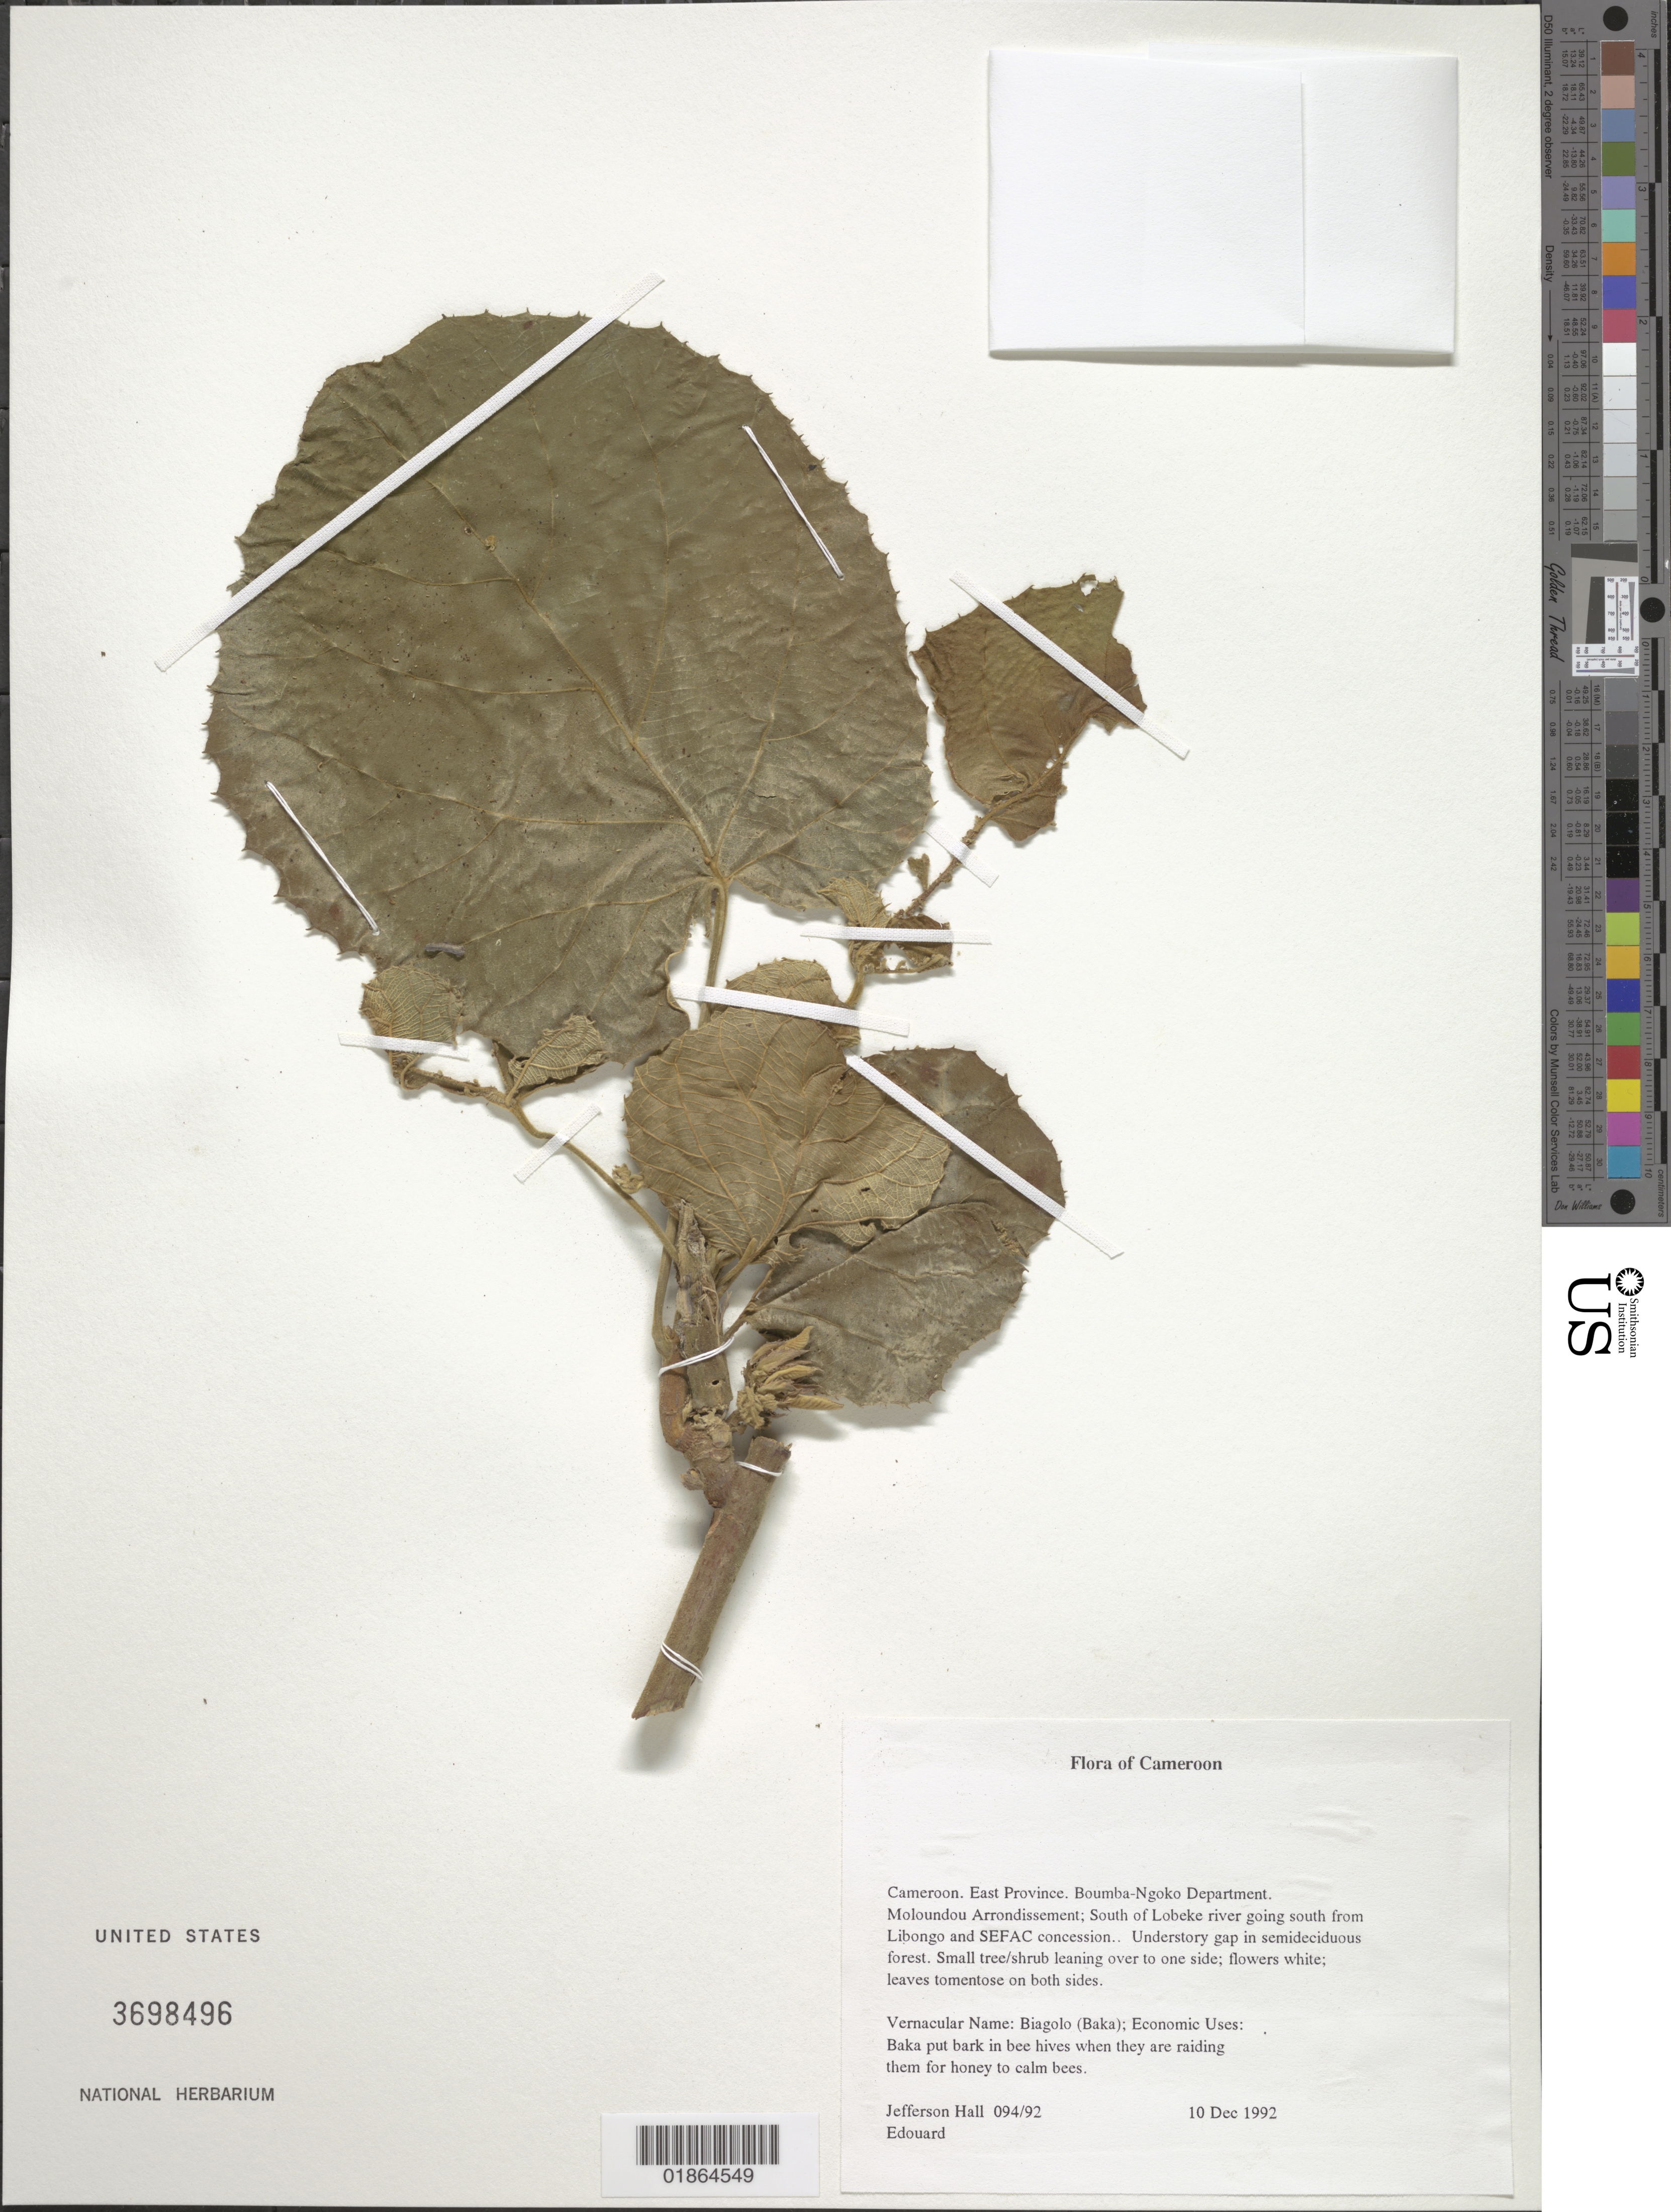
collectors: J. Hall & -. Edouard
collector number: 094/92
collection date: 1992-12-10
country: Cameroon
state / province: Est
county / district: Boumba-ngoko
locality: Moloundou Arrondissement; South of Lobeke river, south from Libongo and SEFAC concession.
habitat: Understory gap in semideciduous forest.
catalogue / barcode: US 3698496